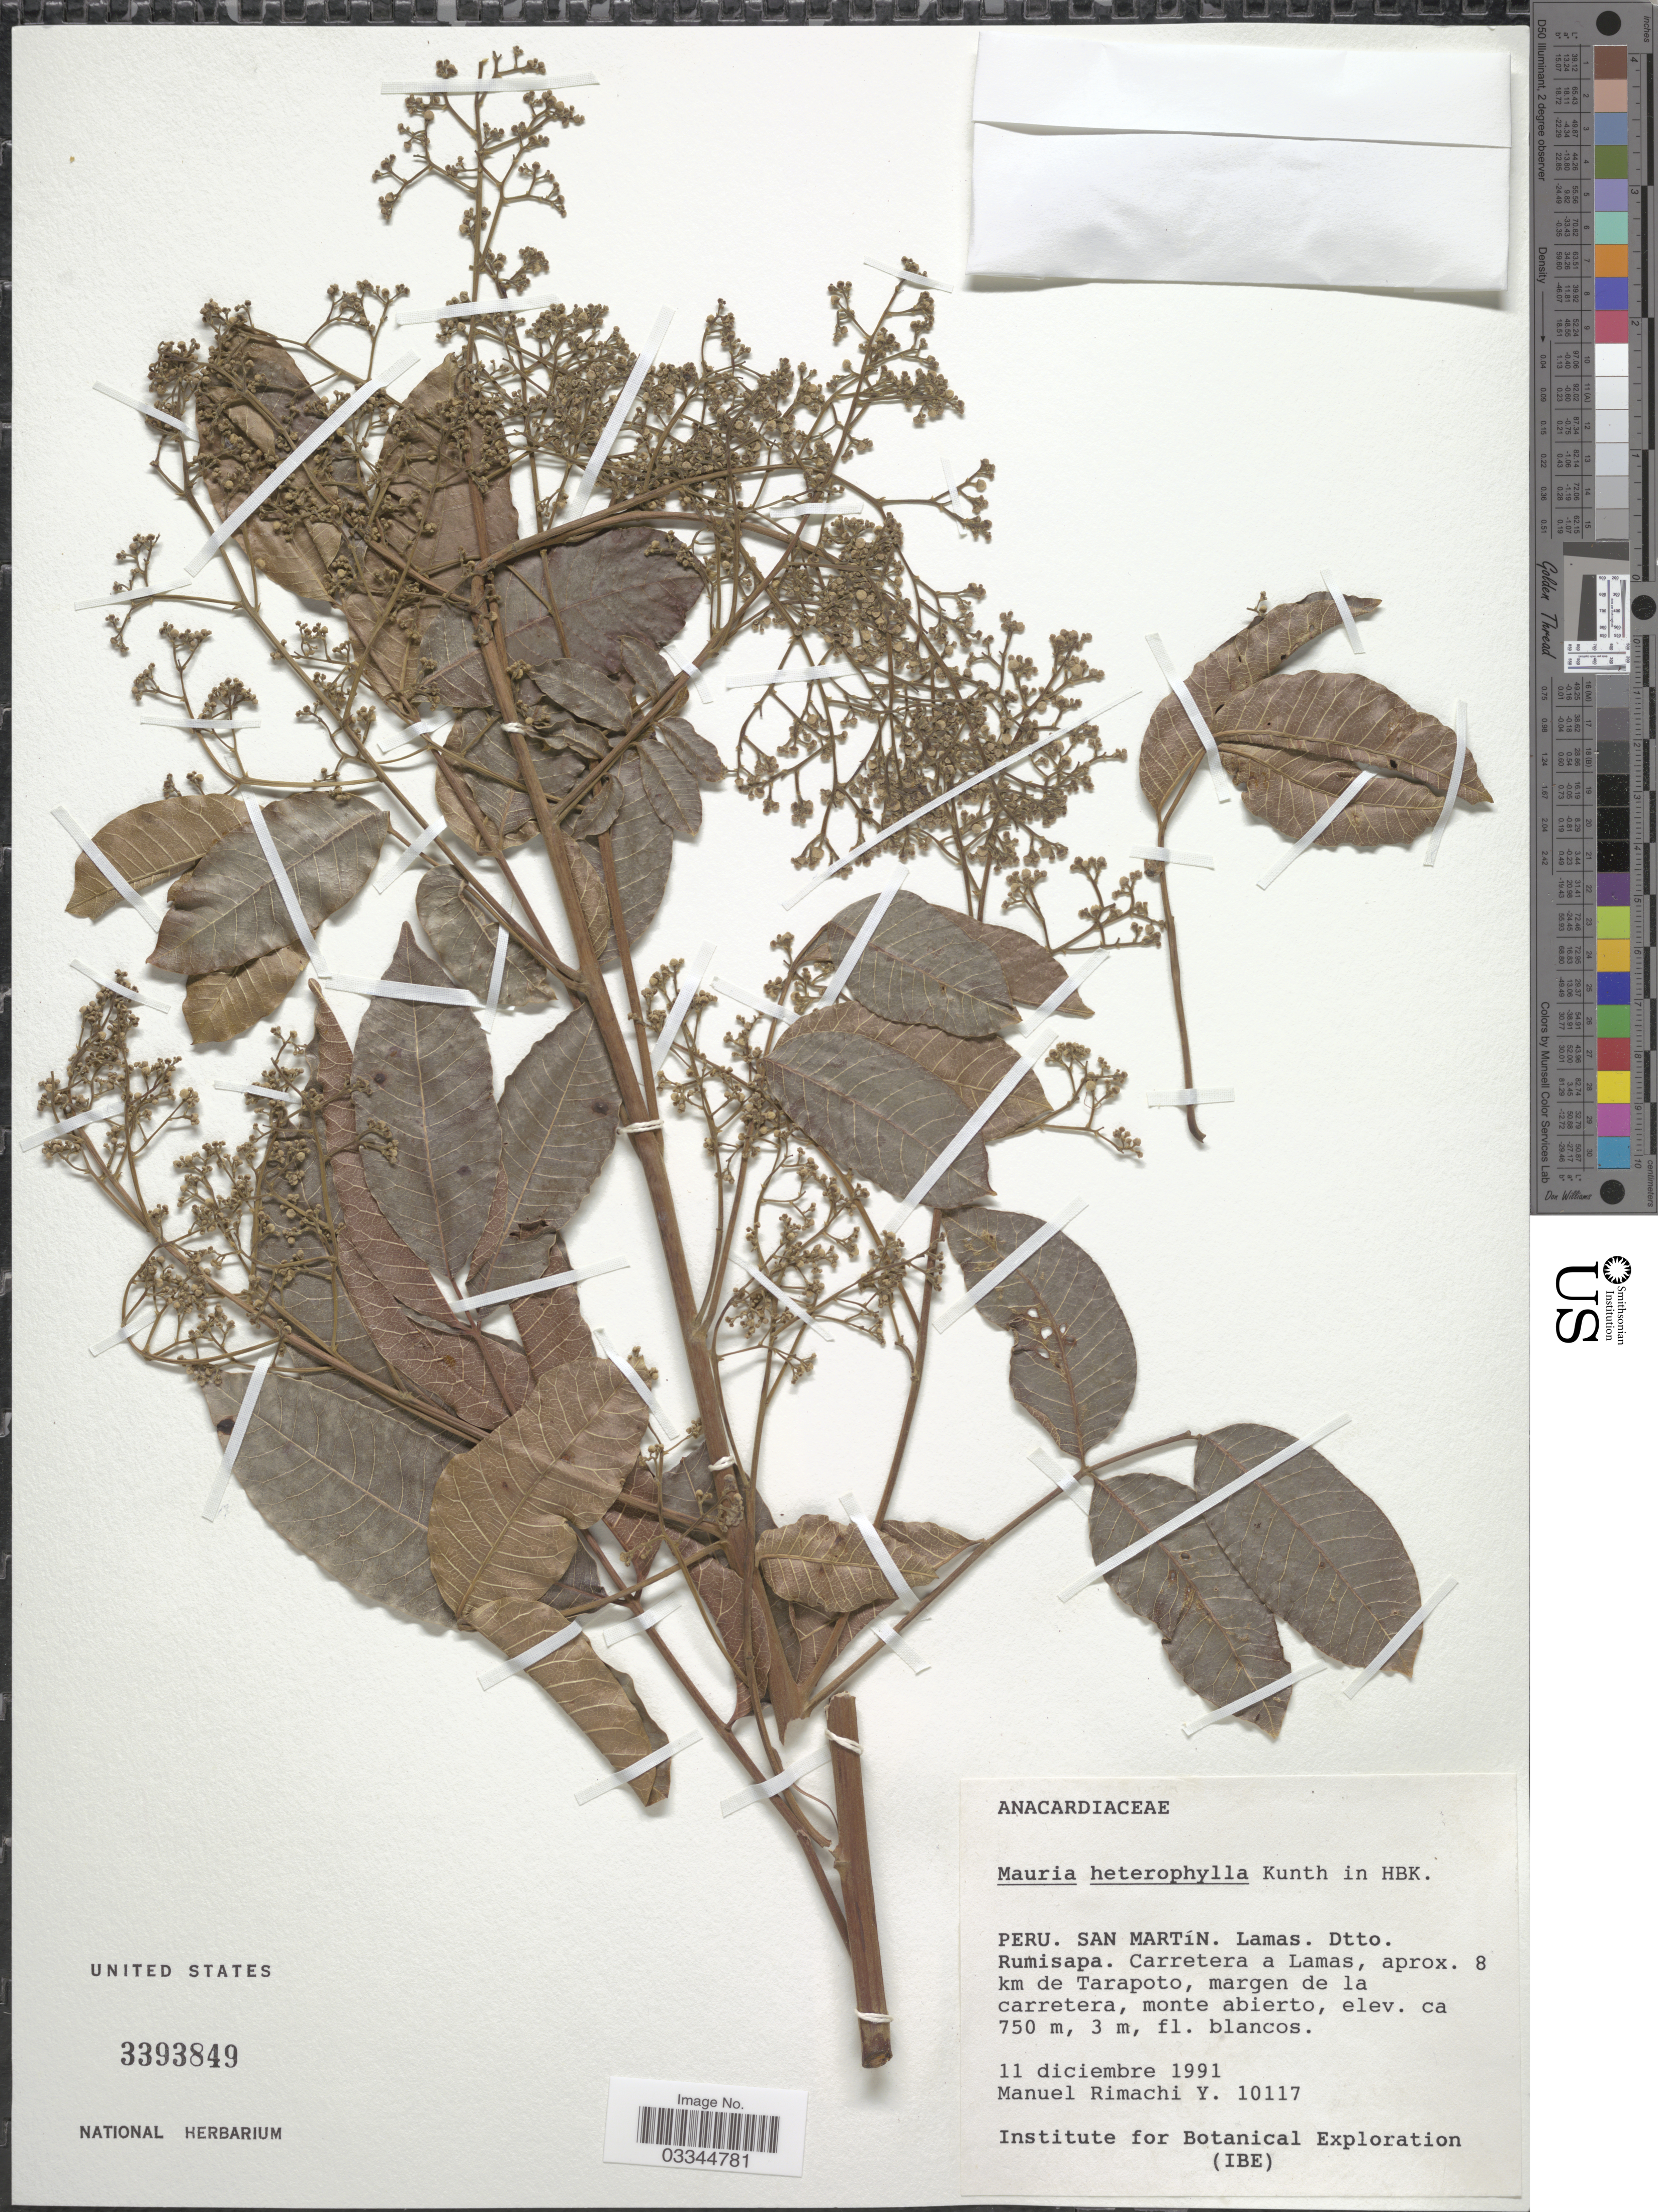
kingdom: Plantae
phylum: Tracheophyta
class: Magnoliopsida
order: Sapindales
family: Anacardiaceae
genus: Mauria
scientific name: Mauria heterophylla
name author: Kunth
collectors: M. Rimachi Y.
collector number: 10117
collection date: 1991-12-11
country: Peru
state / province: San Martín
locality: Lamas. Dtto. Rumisapa. Carretera a Lamas, aprox. 8 km de Tarapoto.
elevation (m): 750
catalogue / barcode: US 3393849